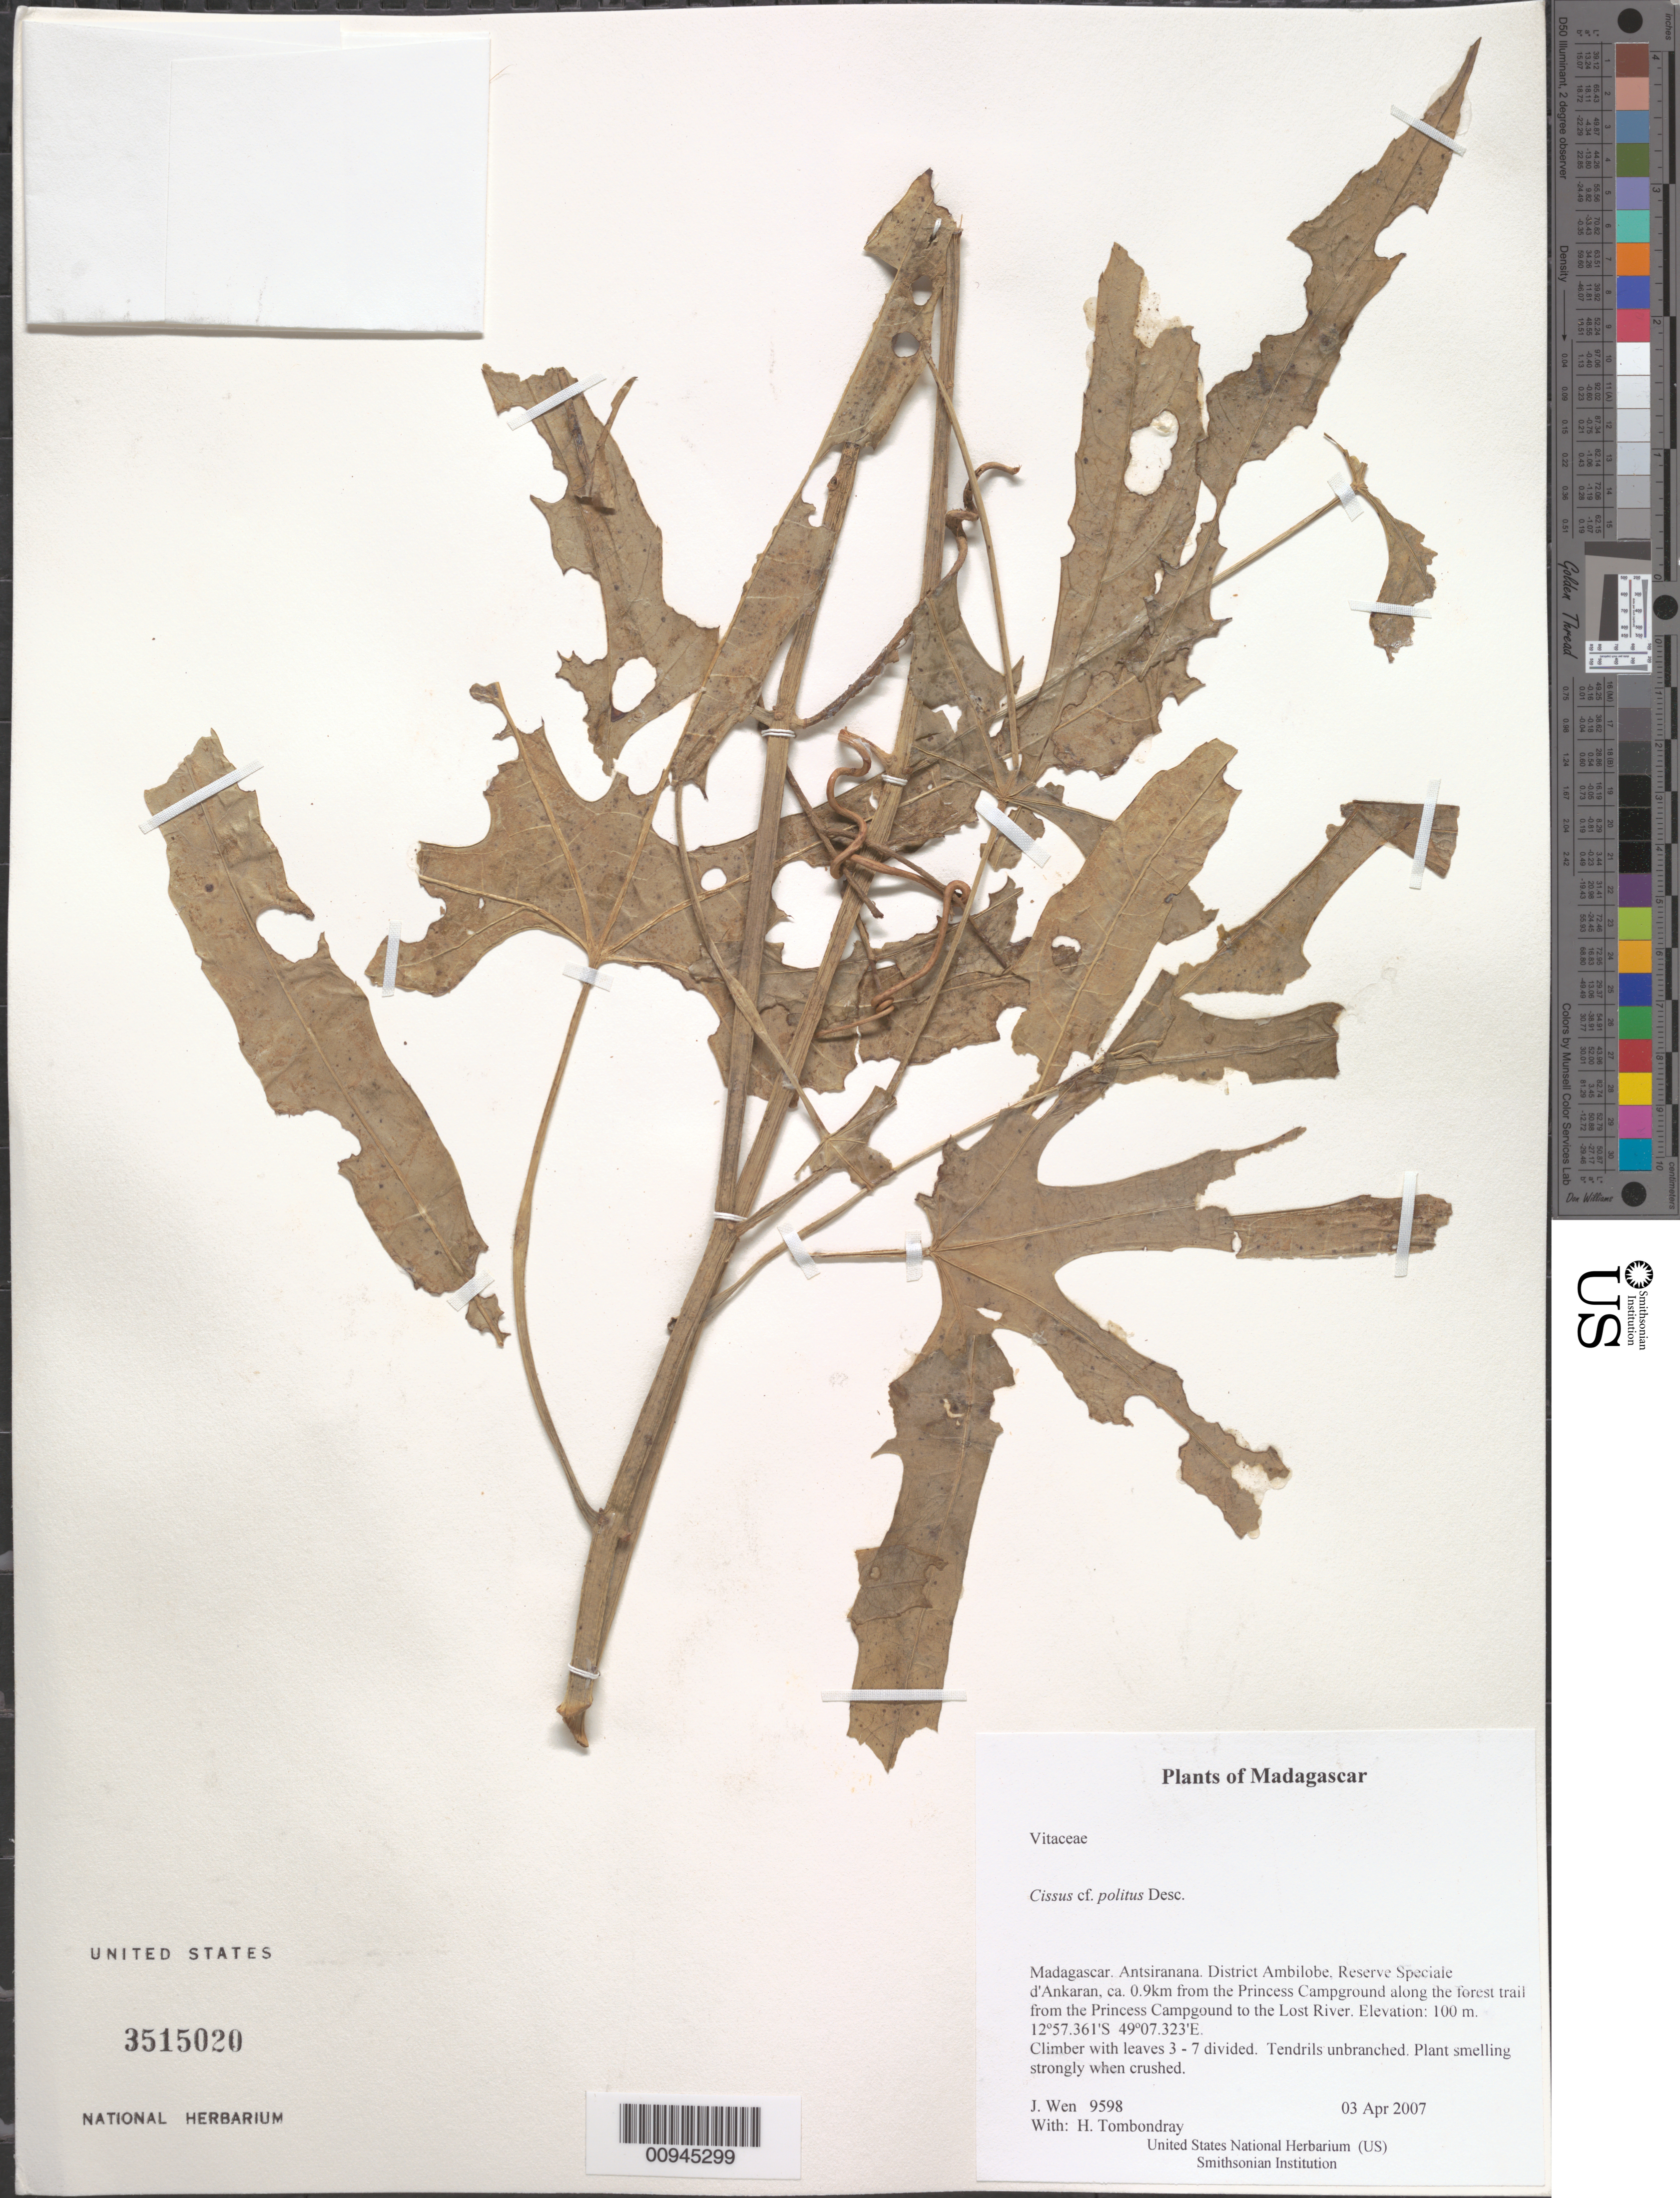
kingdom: Plantae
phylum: Tracheophyta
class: Magnoliopsida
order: Vitales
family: Vitaceae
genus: Cissus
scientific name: Cissus polita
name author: Desc.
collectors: J. Wen & H. Tombondray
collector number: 9598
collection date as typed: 03 Apr 2007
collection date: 2007-04-03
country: Madagascar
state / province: Diana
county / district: Ambilobe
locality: District Ambilobe, Reserve Speciale d'Ankaran, ca. 0.9km from the Princess Campground along the forest trail from the Princess Campgound to the Lost River.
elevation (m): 100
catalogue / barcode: US 3515020